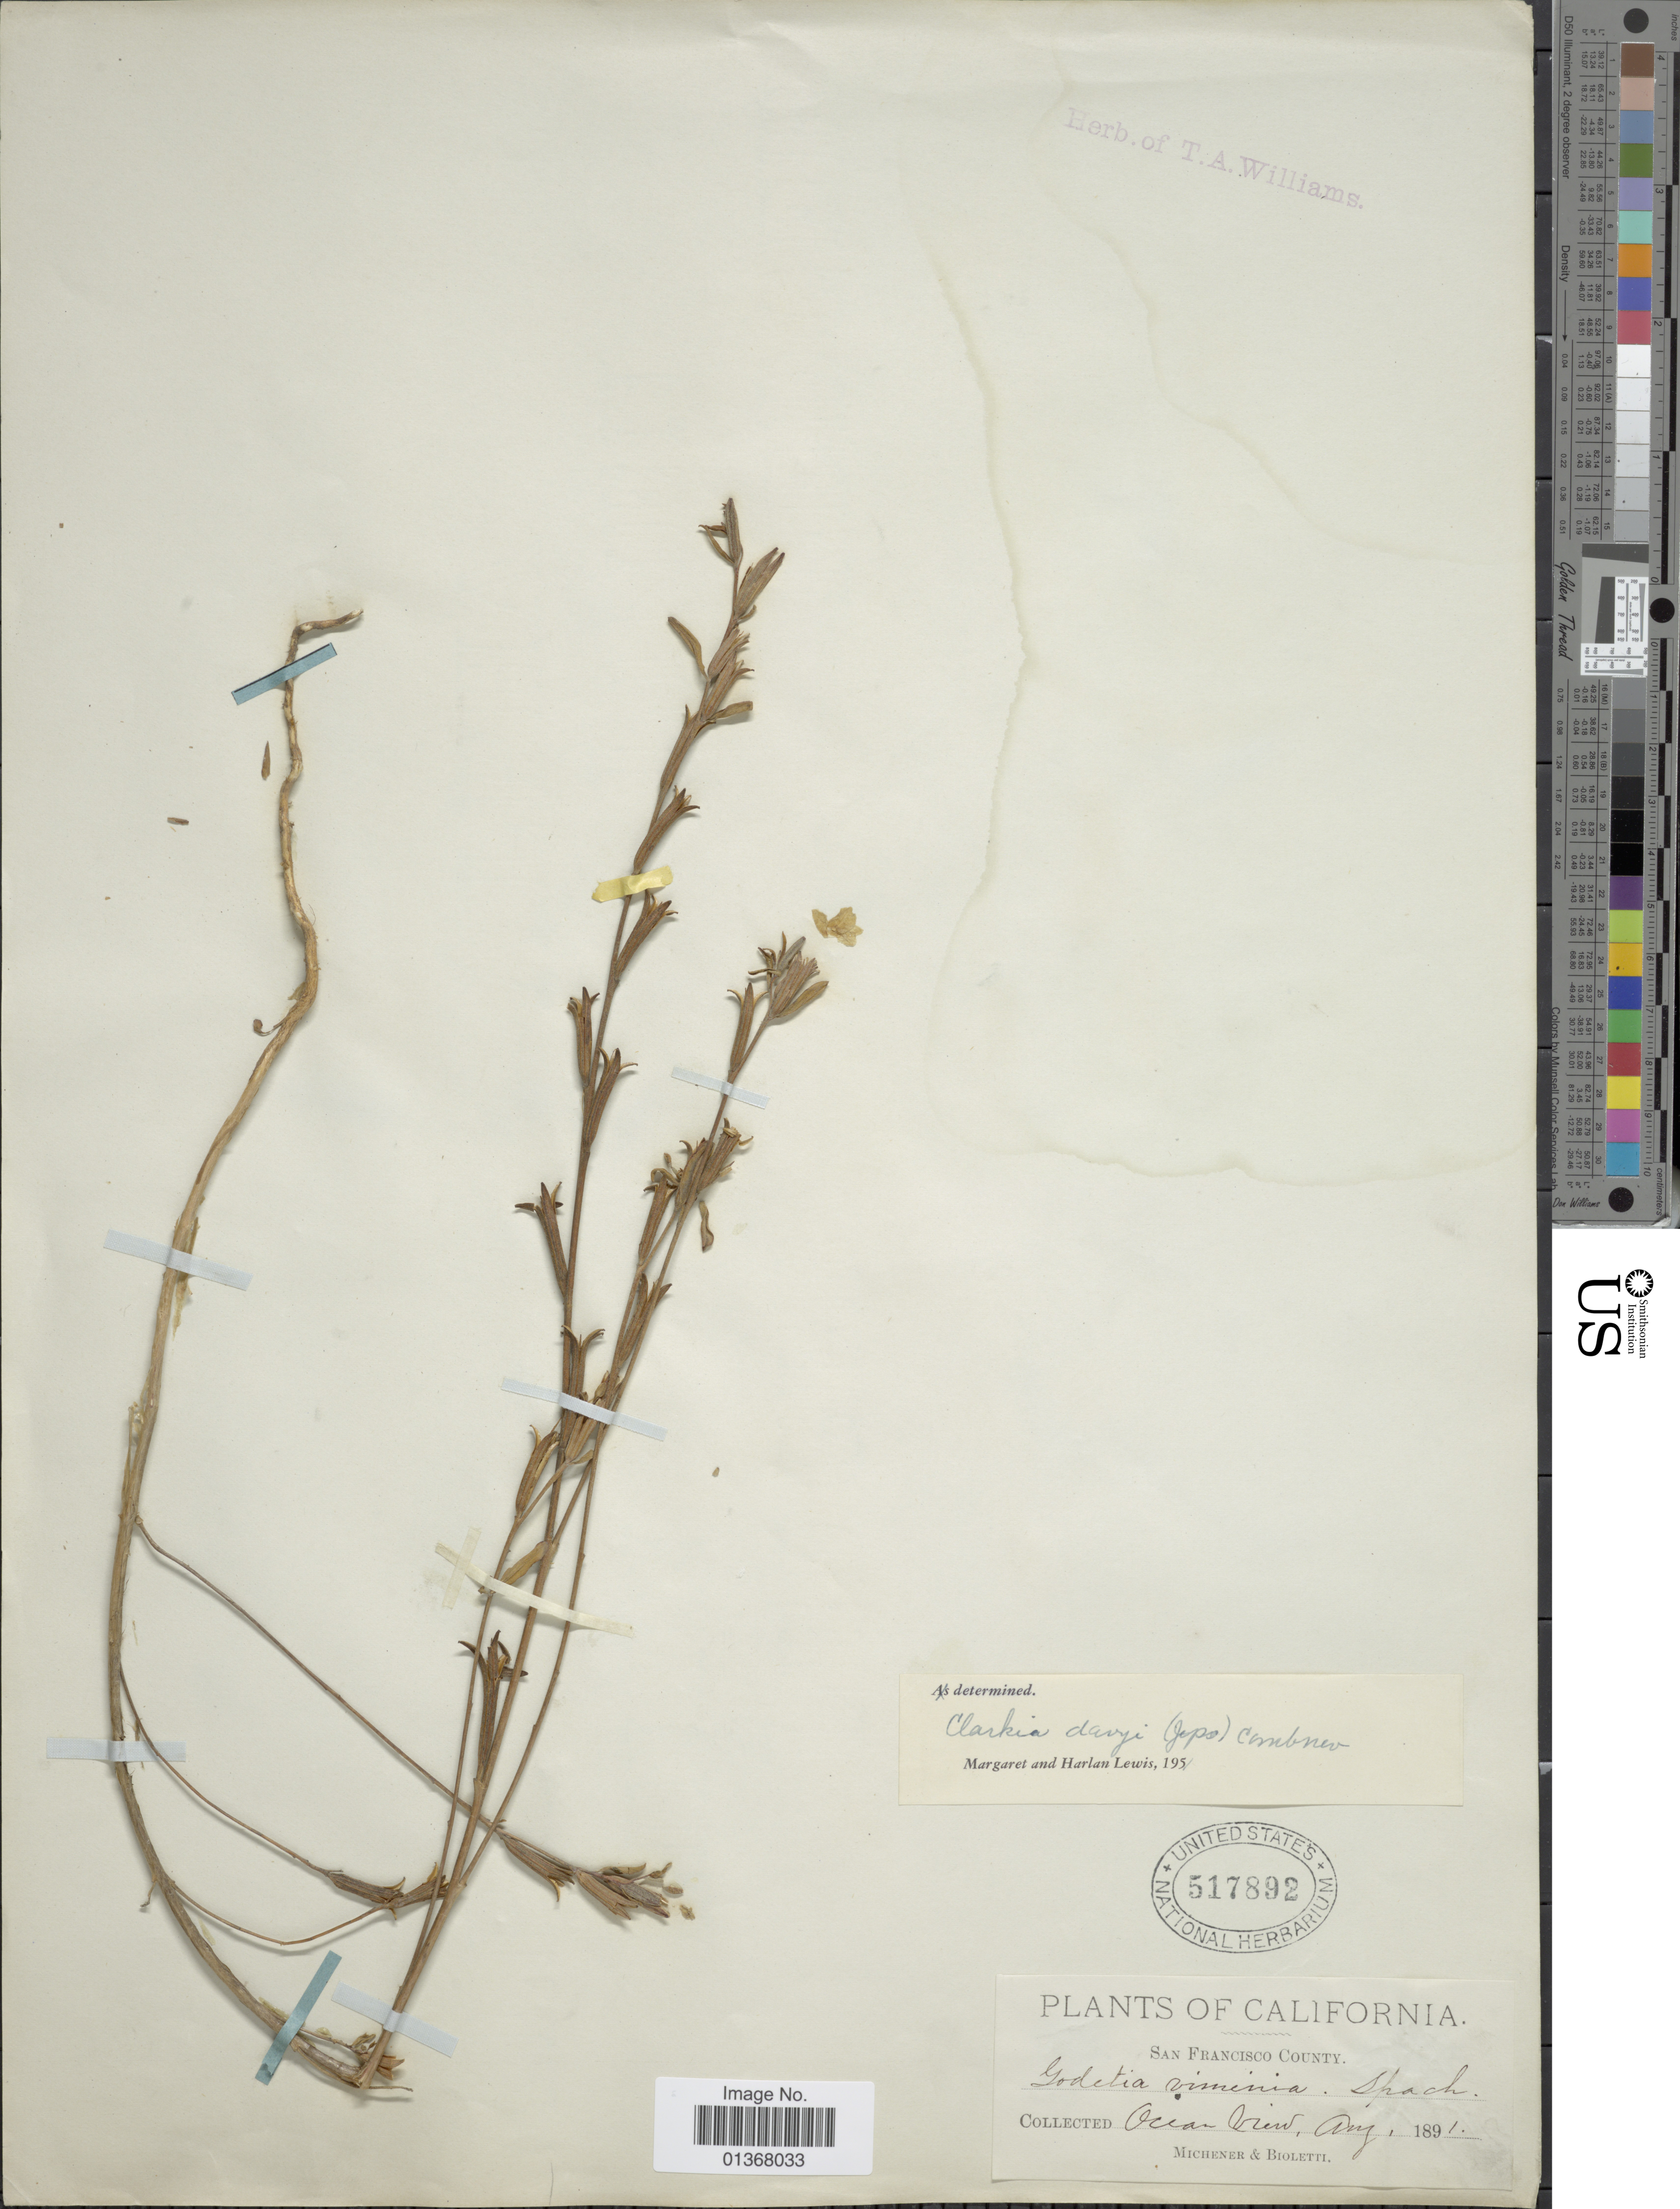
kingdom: Plantae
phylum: Tracheophyta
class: Magnoliopsida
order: Myrtales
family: Onagraceae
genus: Clarkia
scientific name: Clarkia davyi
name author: (Jeps.) F. H. Lewis & M.E. Lewis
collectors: -. Michener & -- Bioletti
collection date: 1891-08-01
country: United States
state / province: California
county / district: San Francisco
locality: San Francisco County, Ocean View.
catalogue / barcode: US 517892